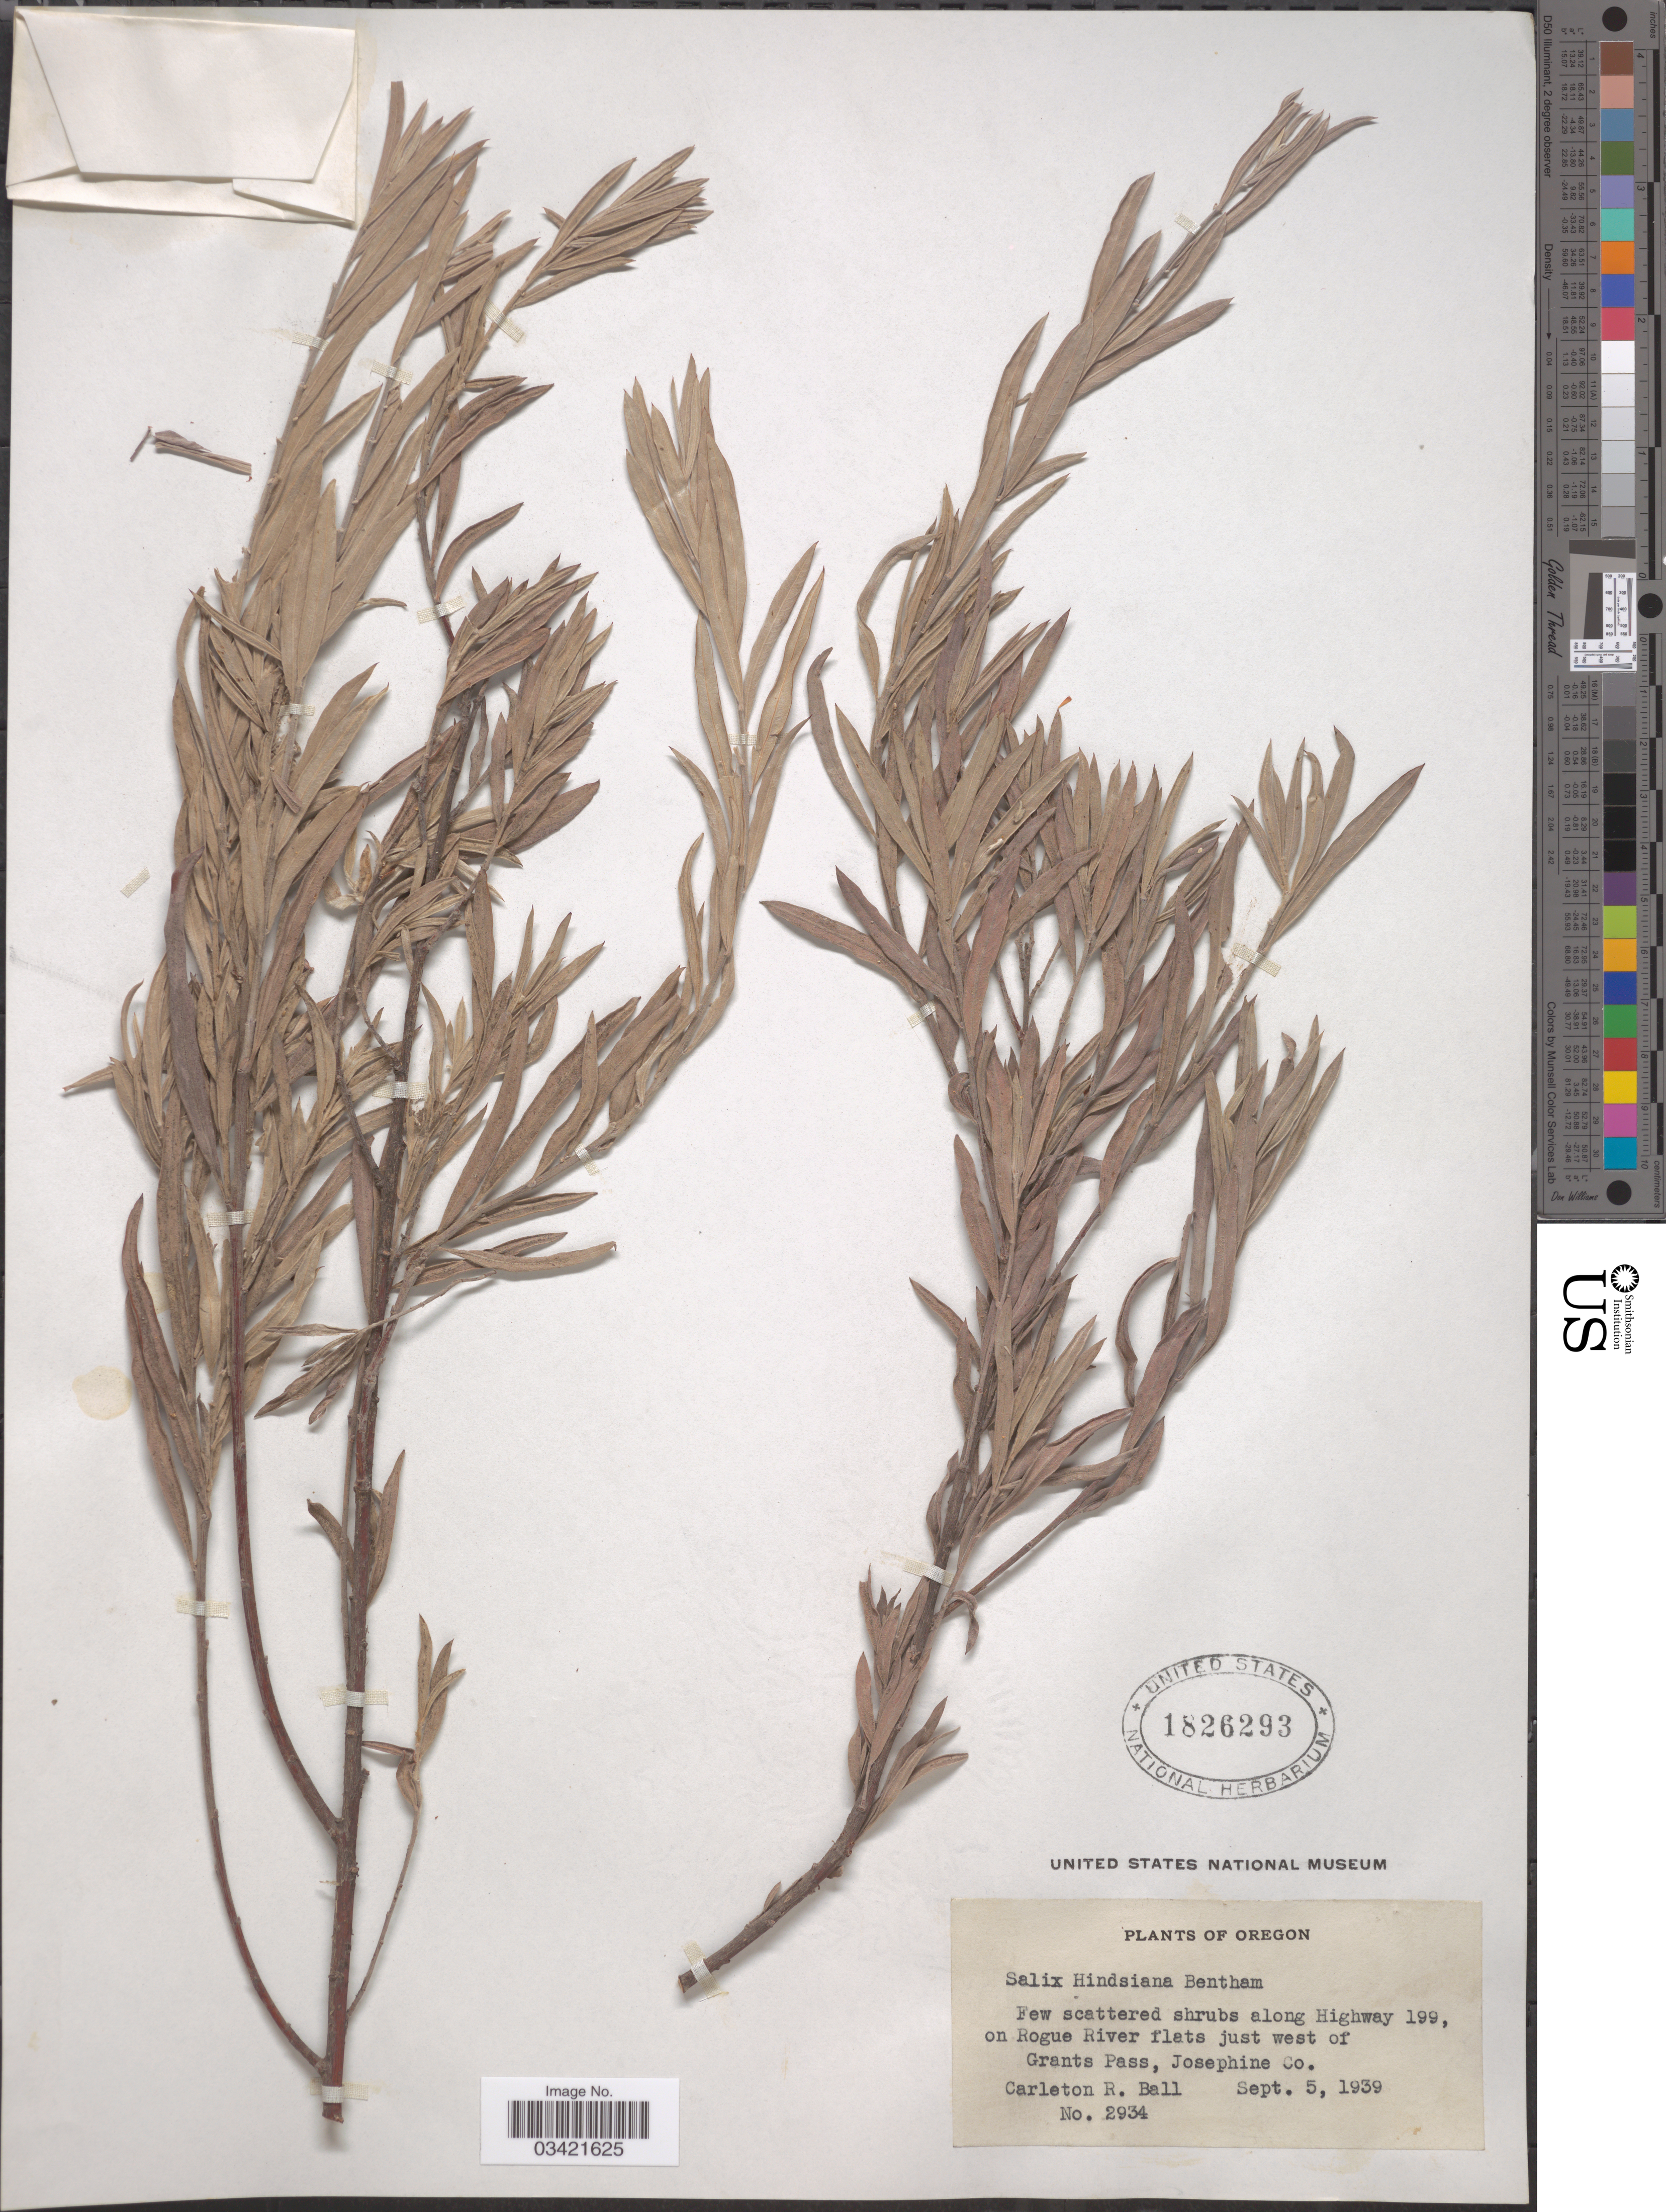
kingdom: Plantae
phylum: Tracheophyta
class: Magnoliopsida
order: Malpighiales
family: Salicaceae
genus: Salix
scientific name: Salix hindsiana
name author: Benth.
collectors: C. R. Ball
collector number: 2934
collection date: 1939-09-05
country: United States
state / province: Oregon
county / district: Josephine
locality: Few scattered shrubs along Highway 199, on Rogue River flats just west of Grants Pass, Josephine Co.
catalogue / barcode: US 1826293